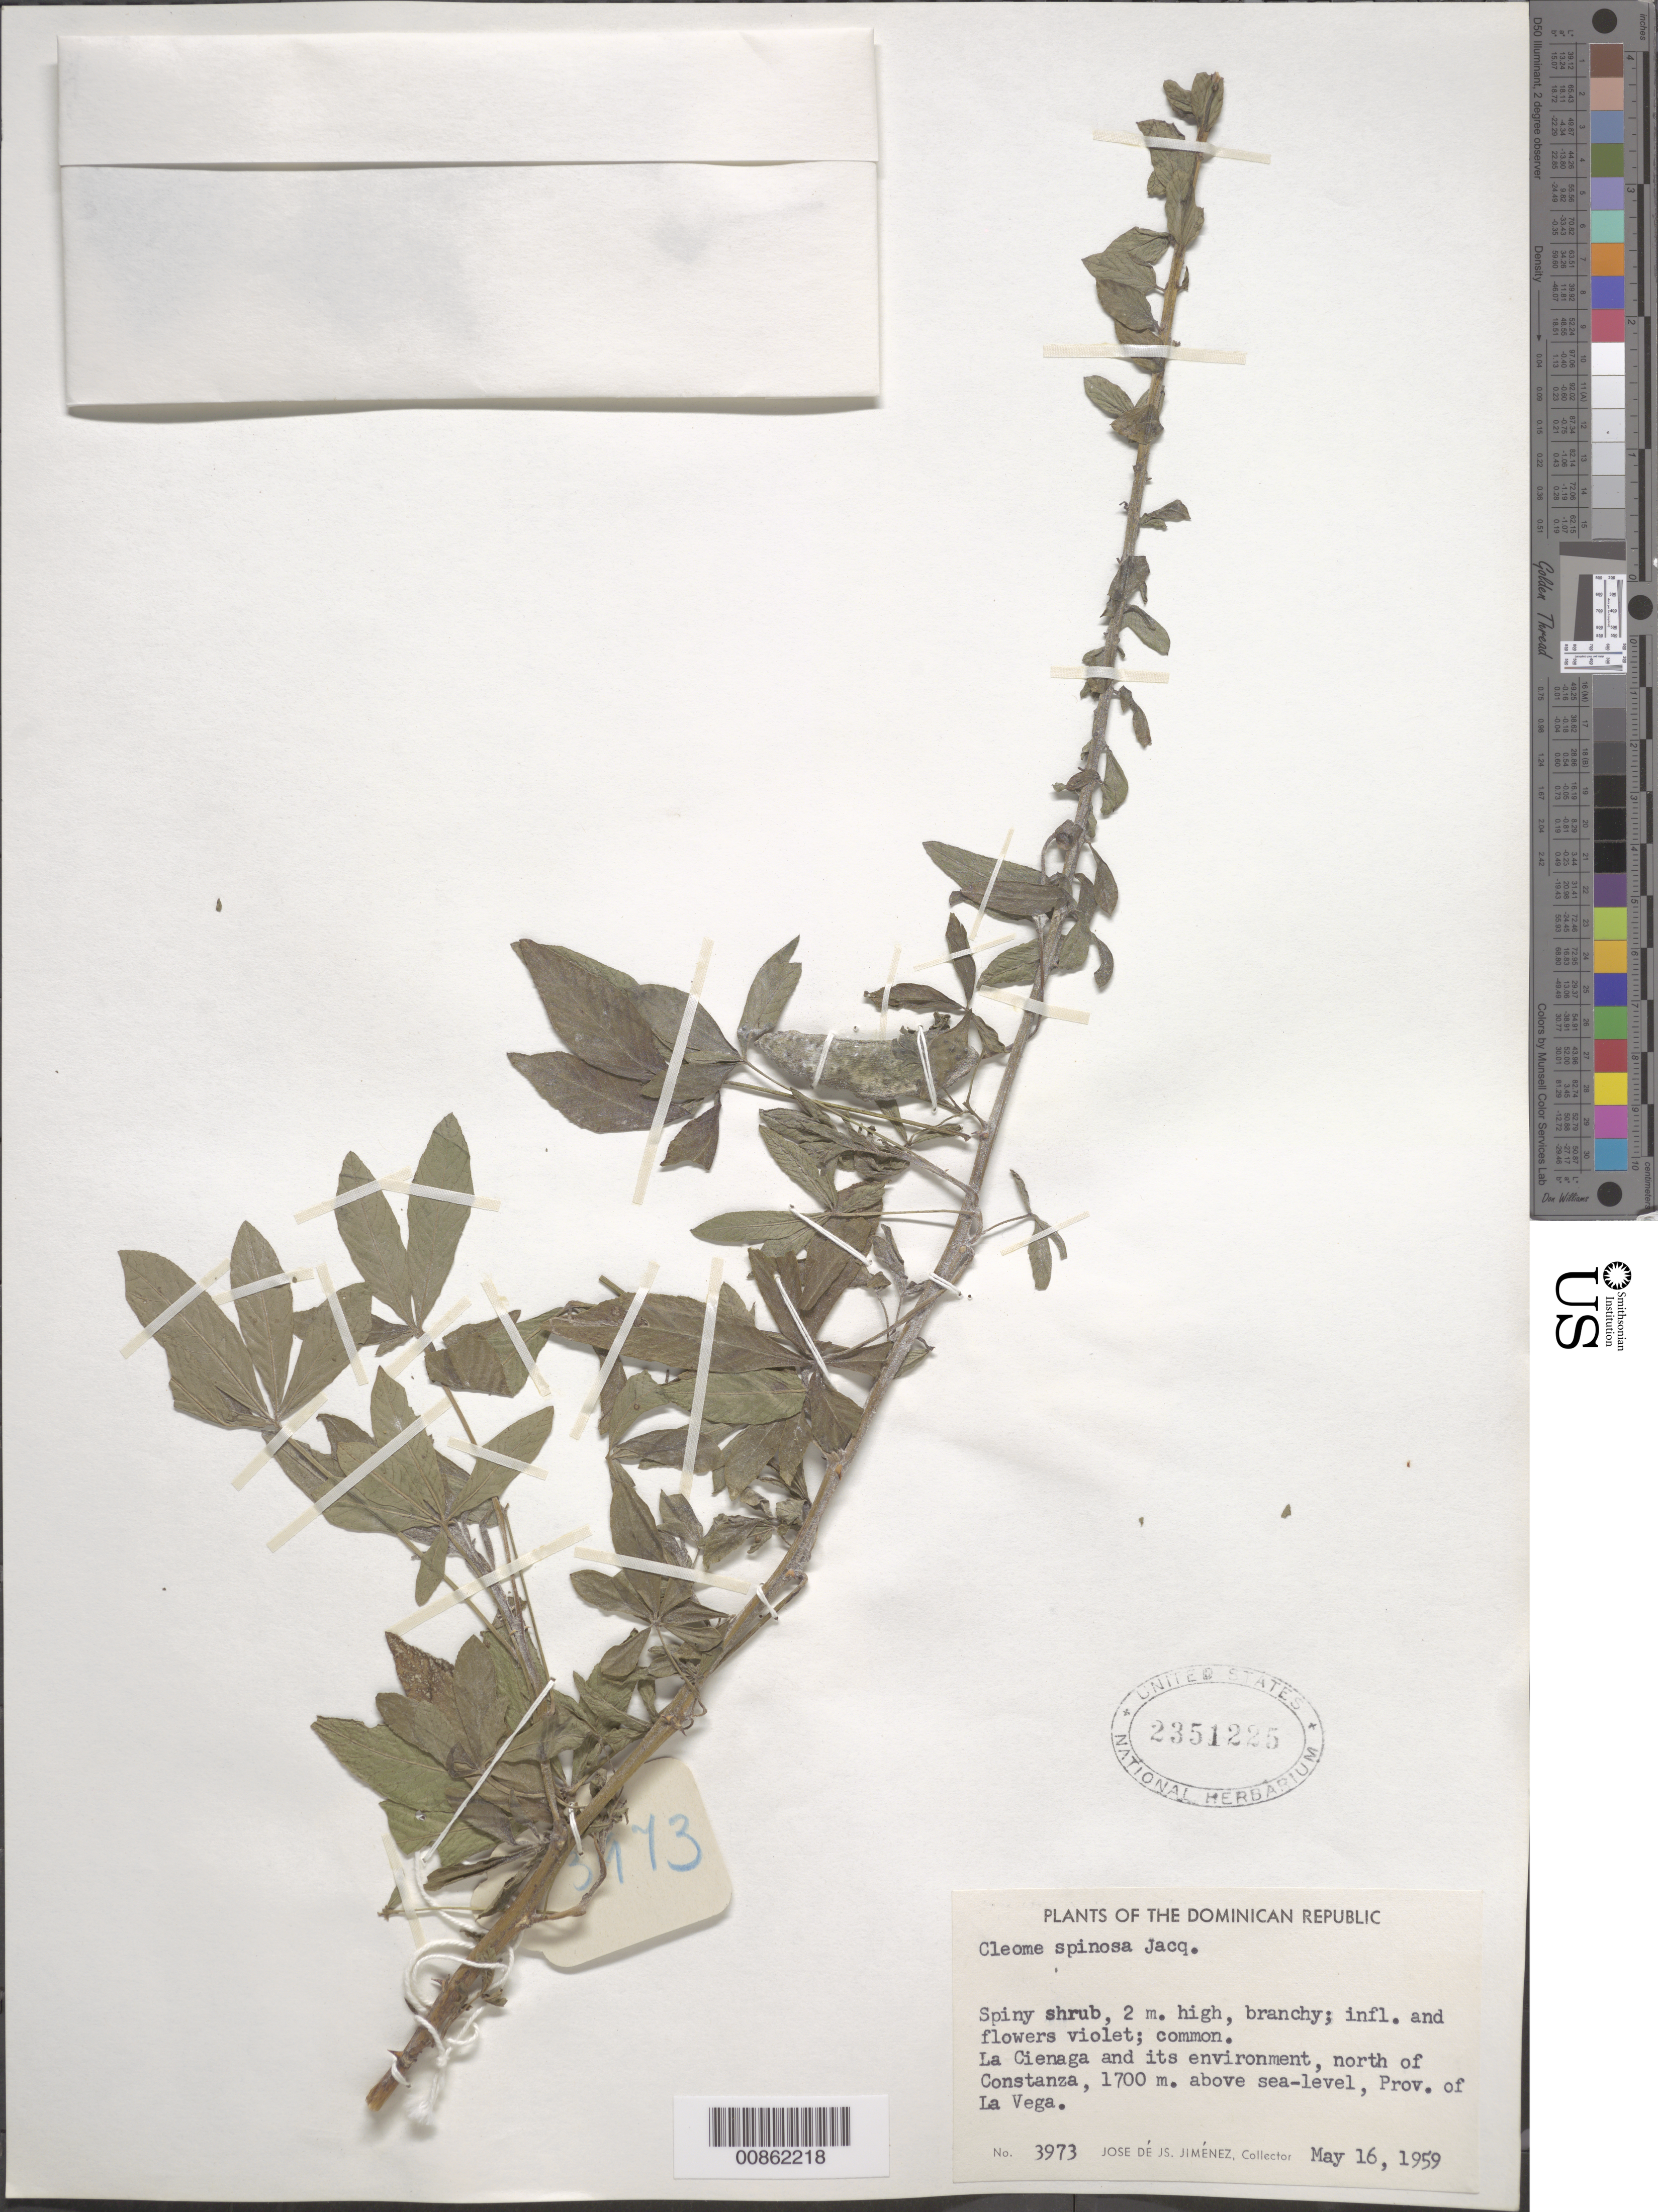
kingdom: Plantae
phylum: Tracheophyta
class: Magnoliopsida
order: Brassicales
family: Cleomaceae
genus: Tarenaya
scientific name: Tarenaya spinosa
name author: (Jacq.) Raf.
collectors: J. J. Jiménez Almonte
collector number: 3973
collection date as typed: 16 May 1959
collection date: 1959-05-16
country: Dominican Republic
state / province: La Vega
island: Hispaniola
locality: La Ciénaga and its environment, north of Constanza.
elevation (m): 1700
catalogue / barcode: US 2351225